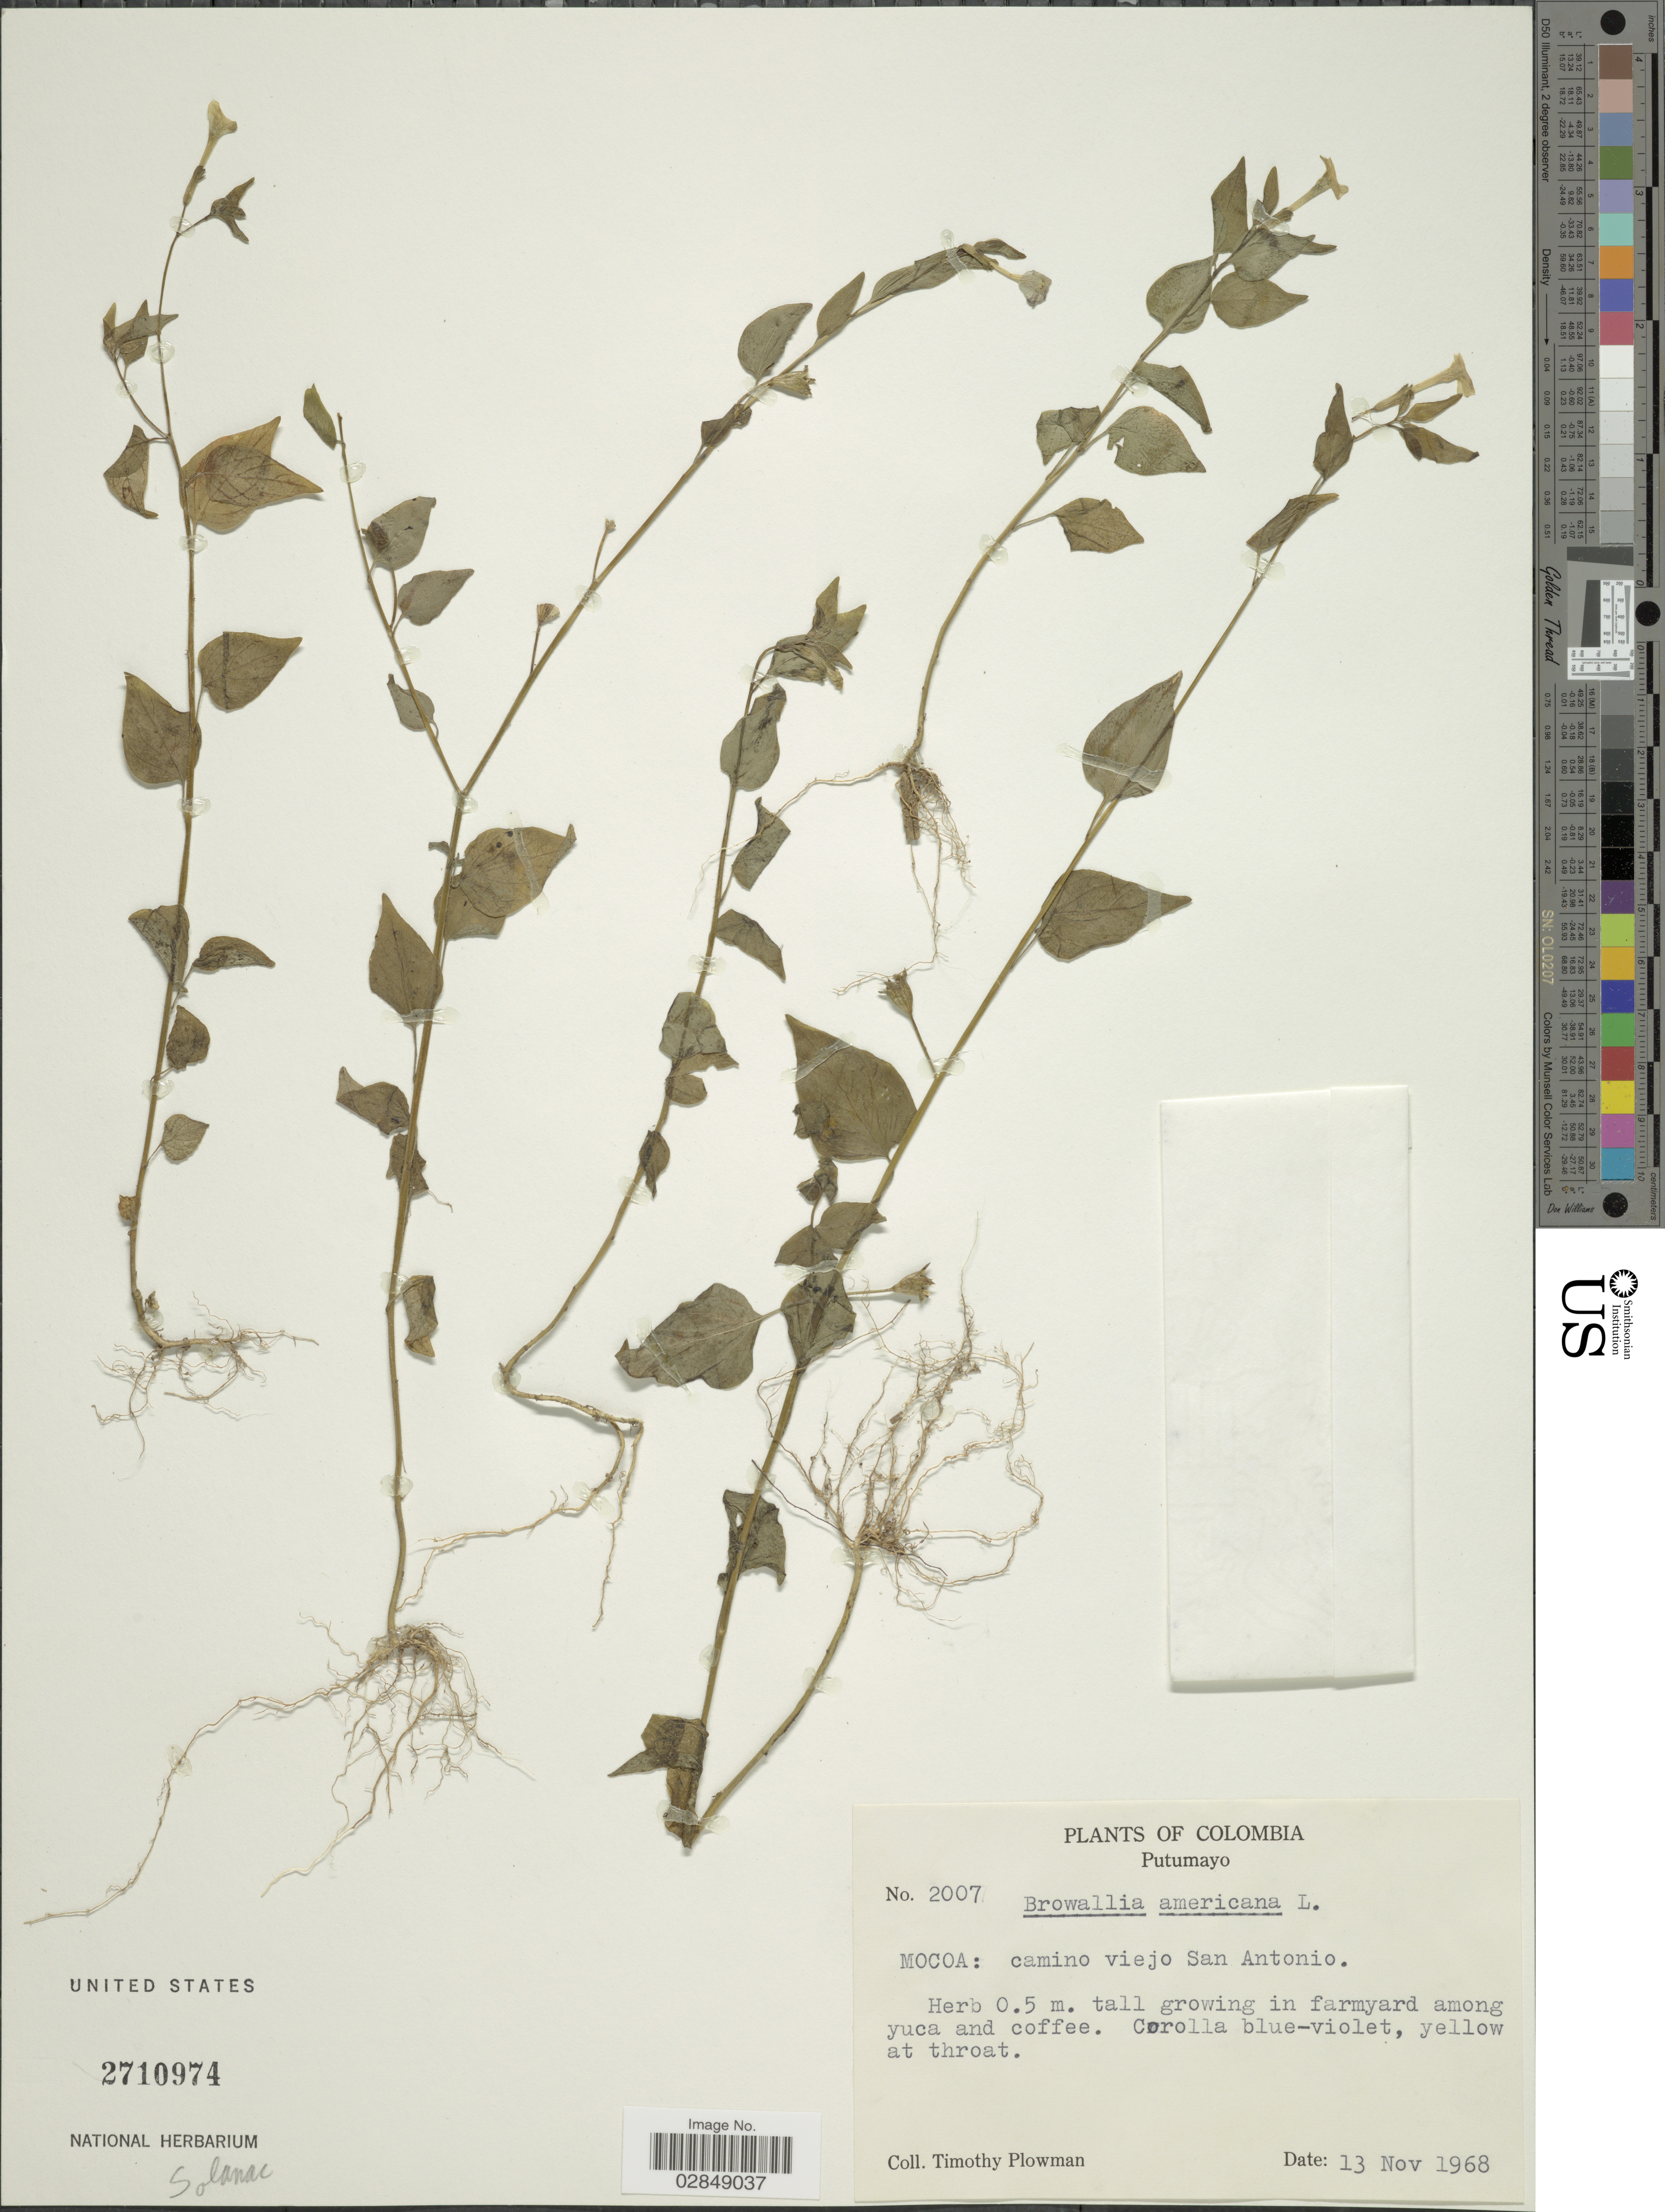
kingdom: Plantae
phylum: Tracheophyta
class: Magnoliopsida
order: Solanales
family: Solanaceae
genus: Browallia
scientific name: Browallia americana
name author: L.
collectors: T. Plowman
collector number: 2007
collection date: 1968-11-13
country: Colombia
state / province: Putumayo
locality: Mocoa: camino viejo San Antonio.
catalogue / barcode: US 2710974